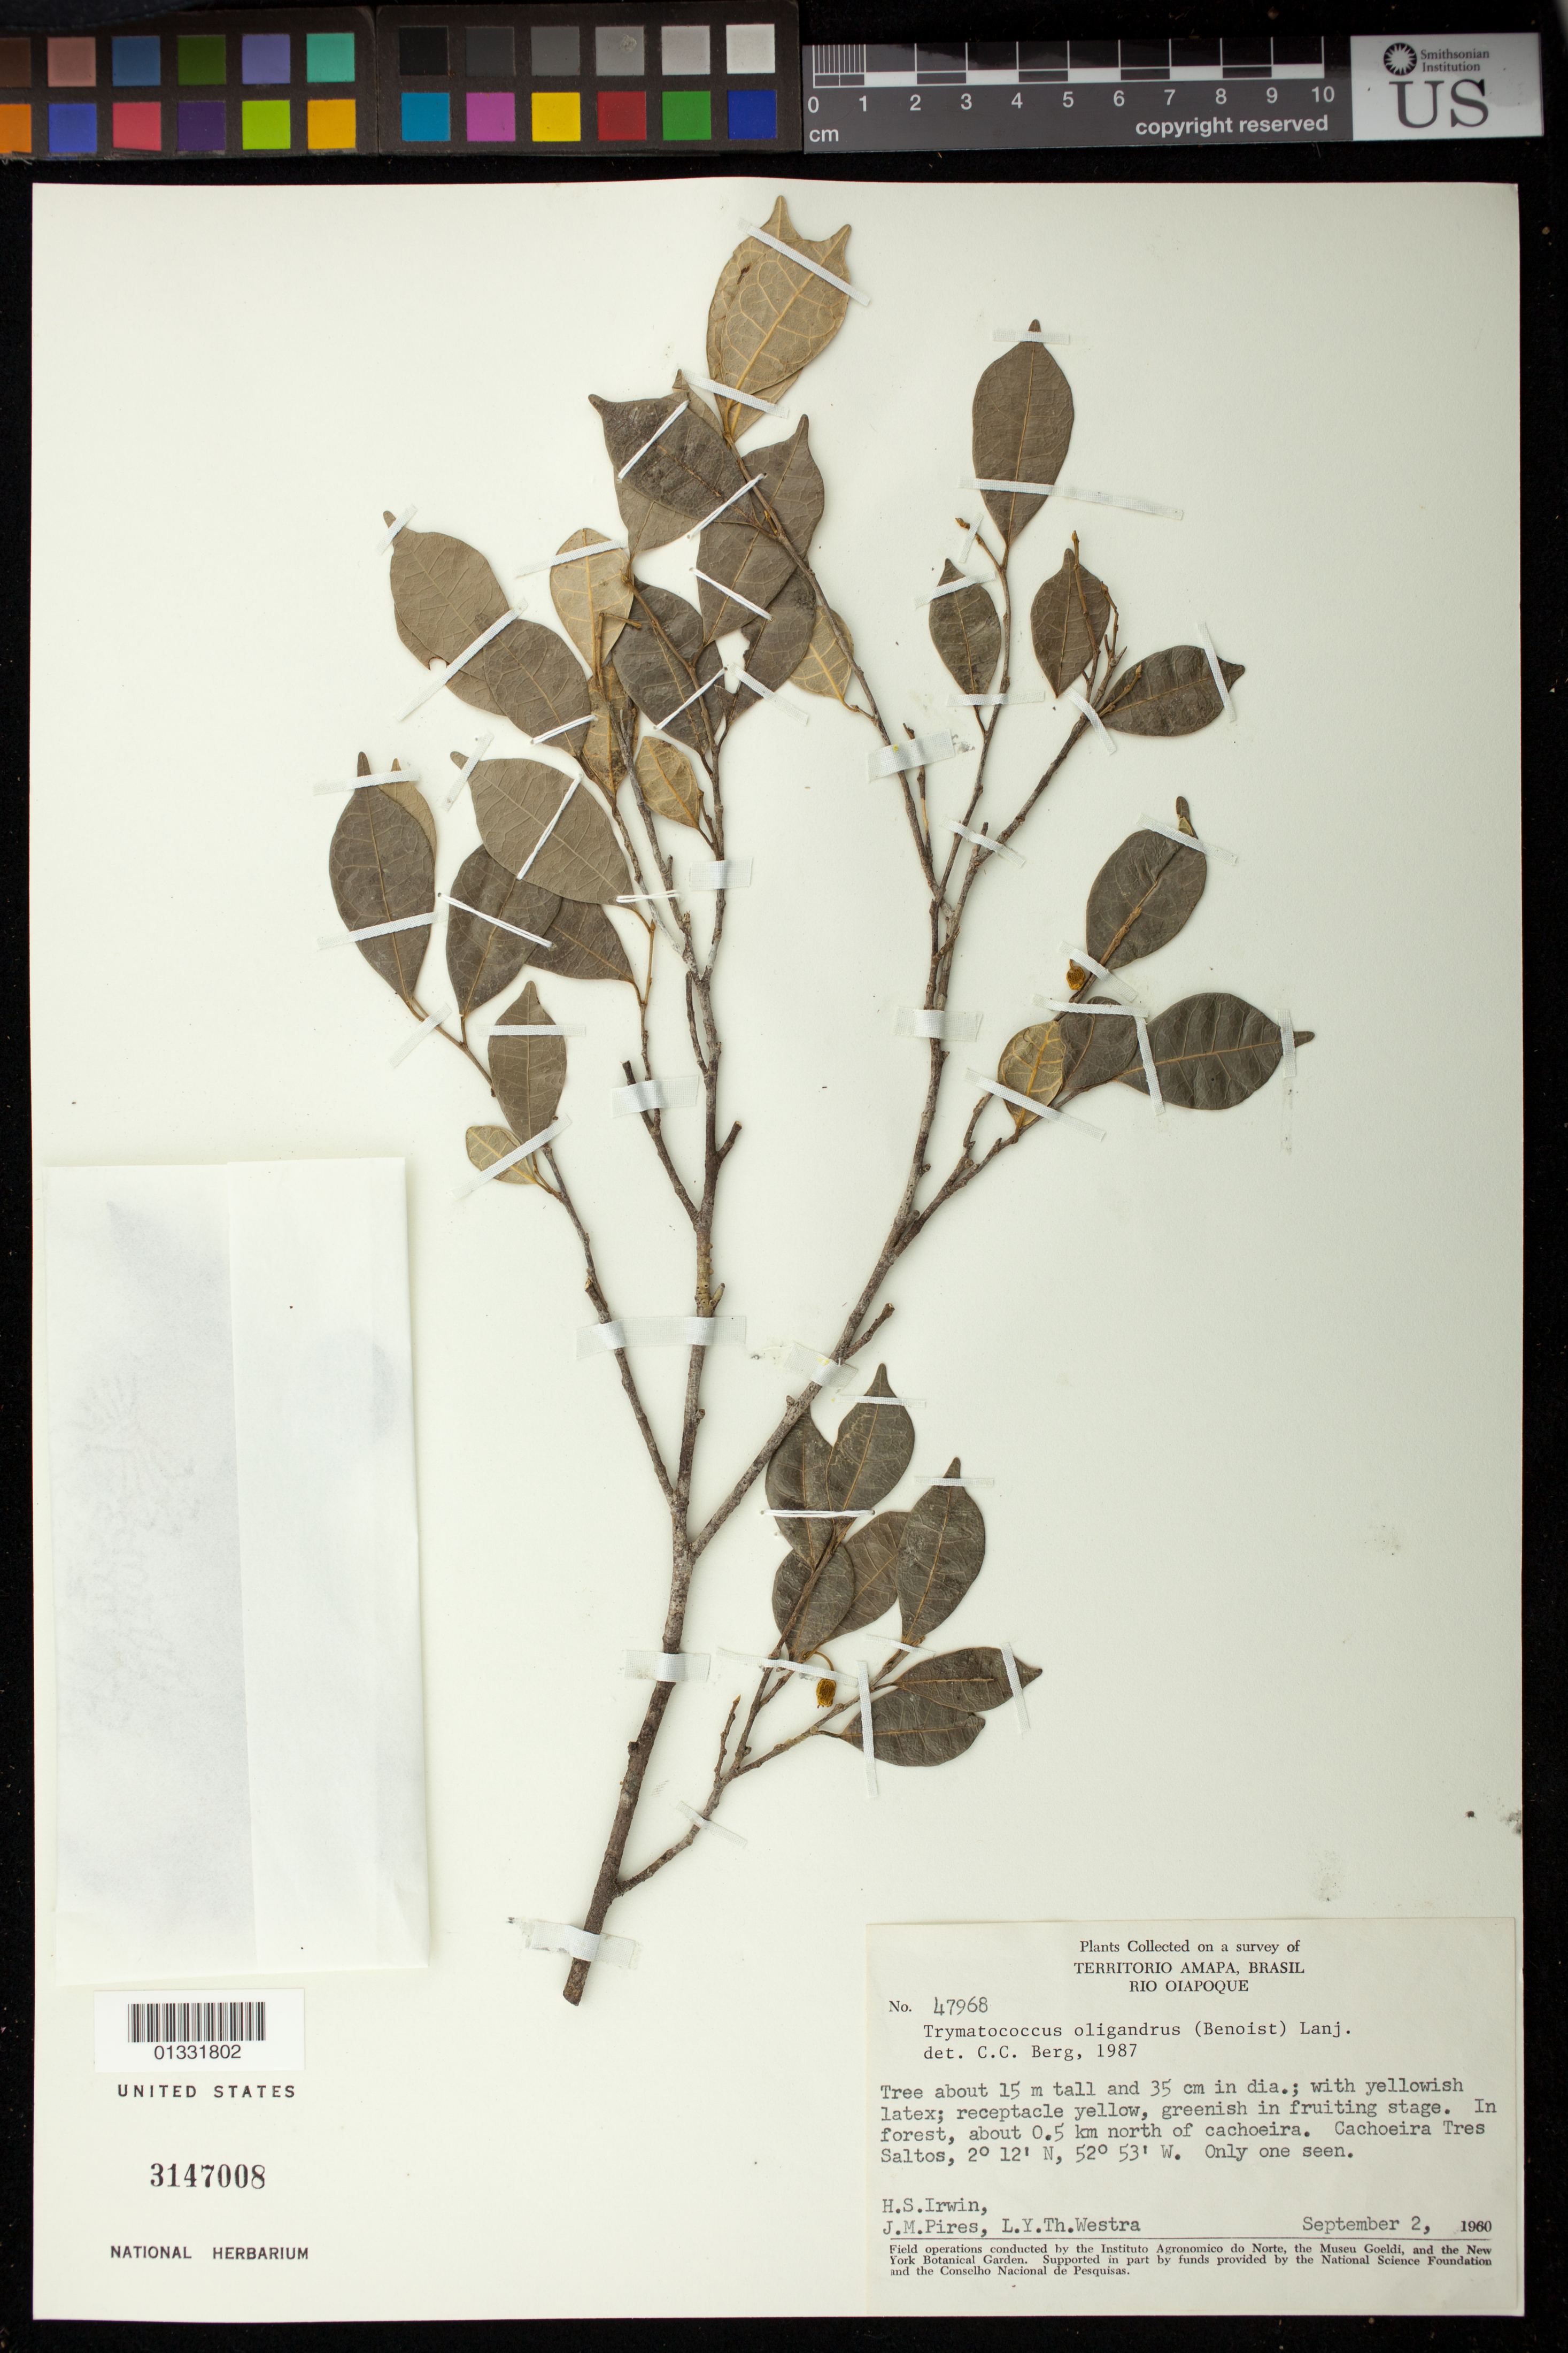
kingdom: Plantae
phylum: Tracheophyta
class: Magnoliopsida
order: Rosales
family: Moraceae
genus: Brosimum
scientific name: Brosimum oligandrum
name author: (Benoist) E. M. Gardner & Zerega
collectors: H. Irwin, J. M. Pires & L. Y. T. Westra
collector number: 47968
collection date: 1960-09-02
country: Brazil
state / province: Amapá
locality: About 0.5 Km north of cachoeira. Cachoeira Tres Saltos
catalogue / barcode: US 3147008